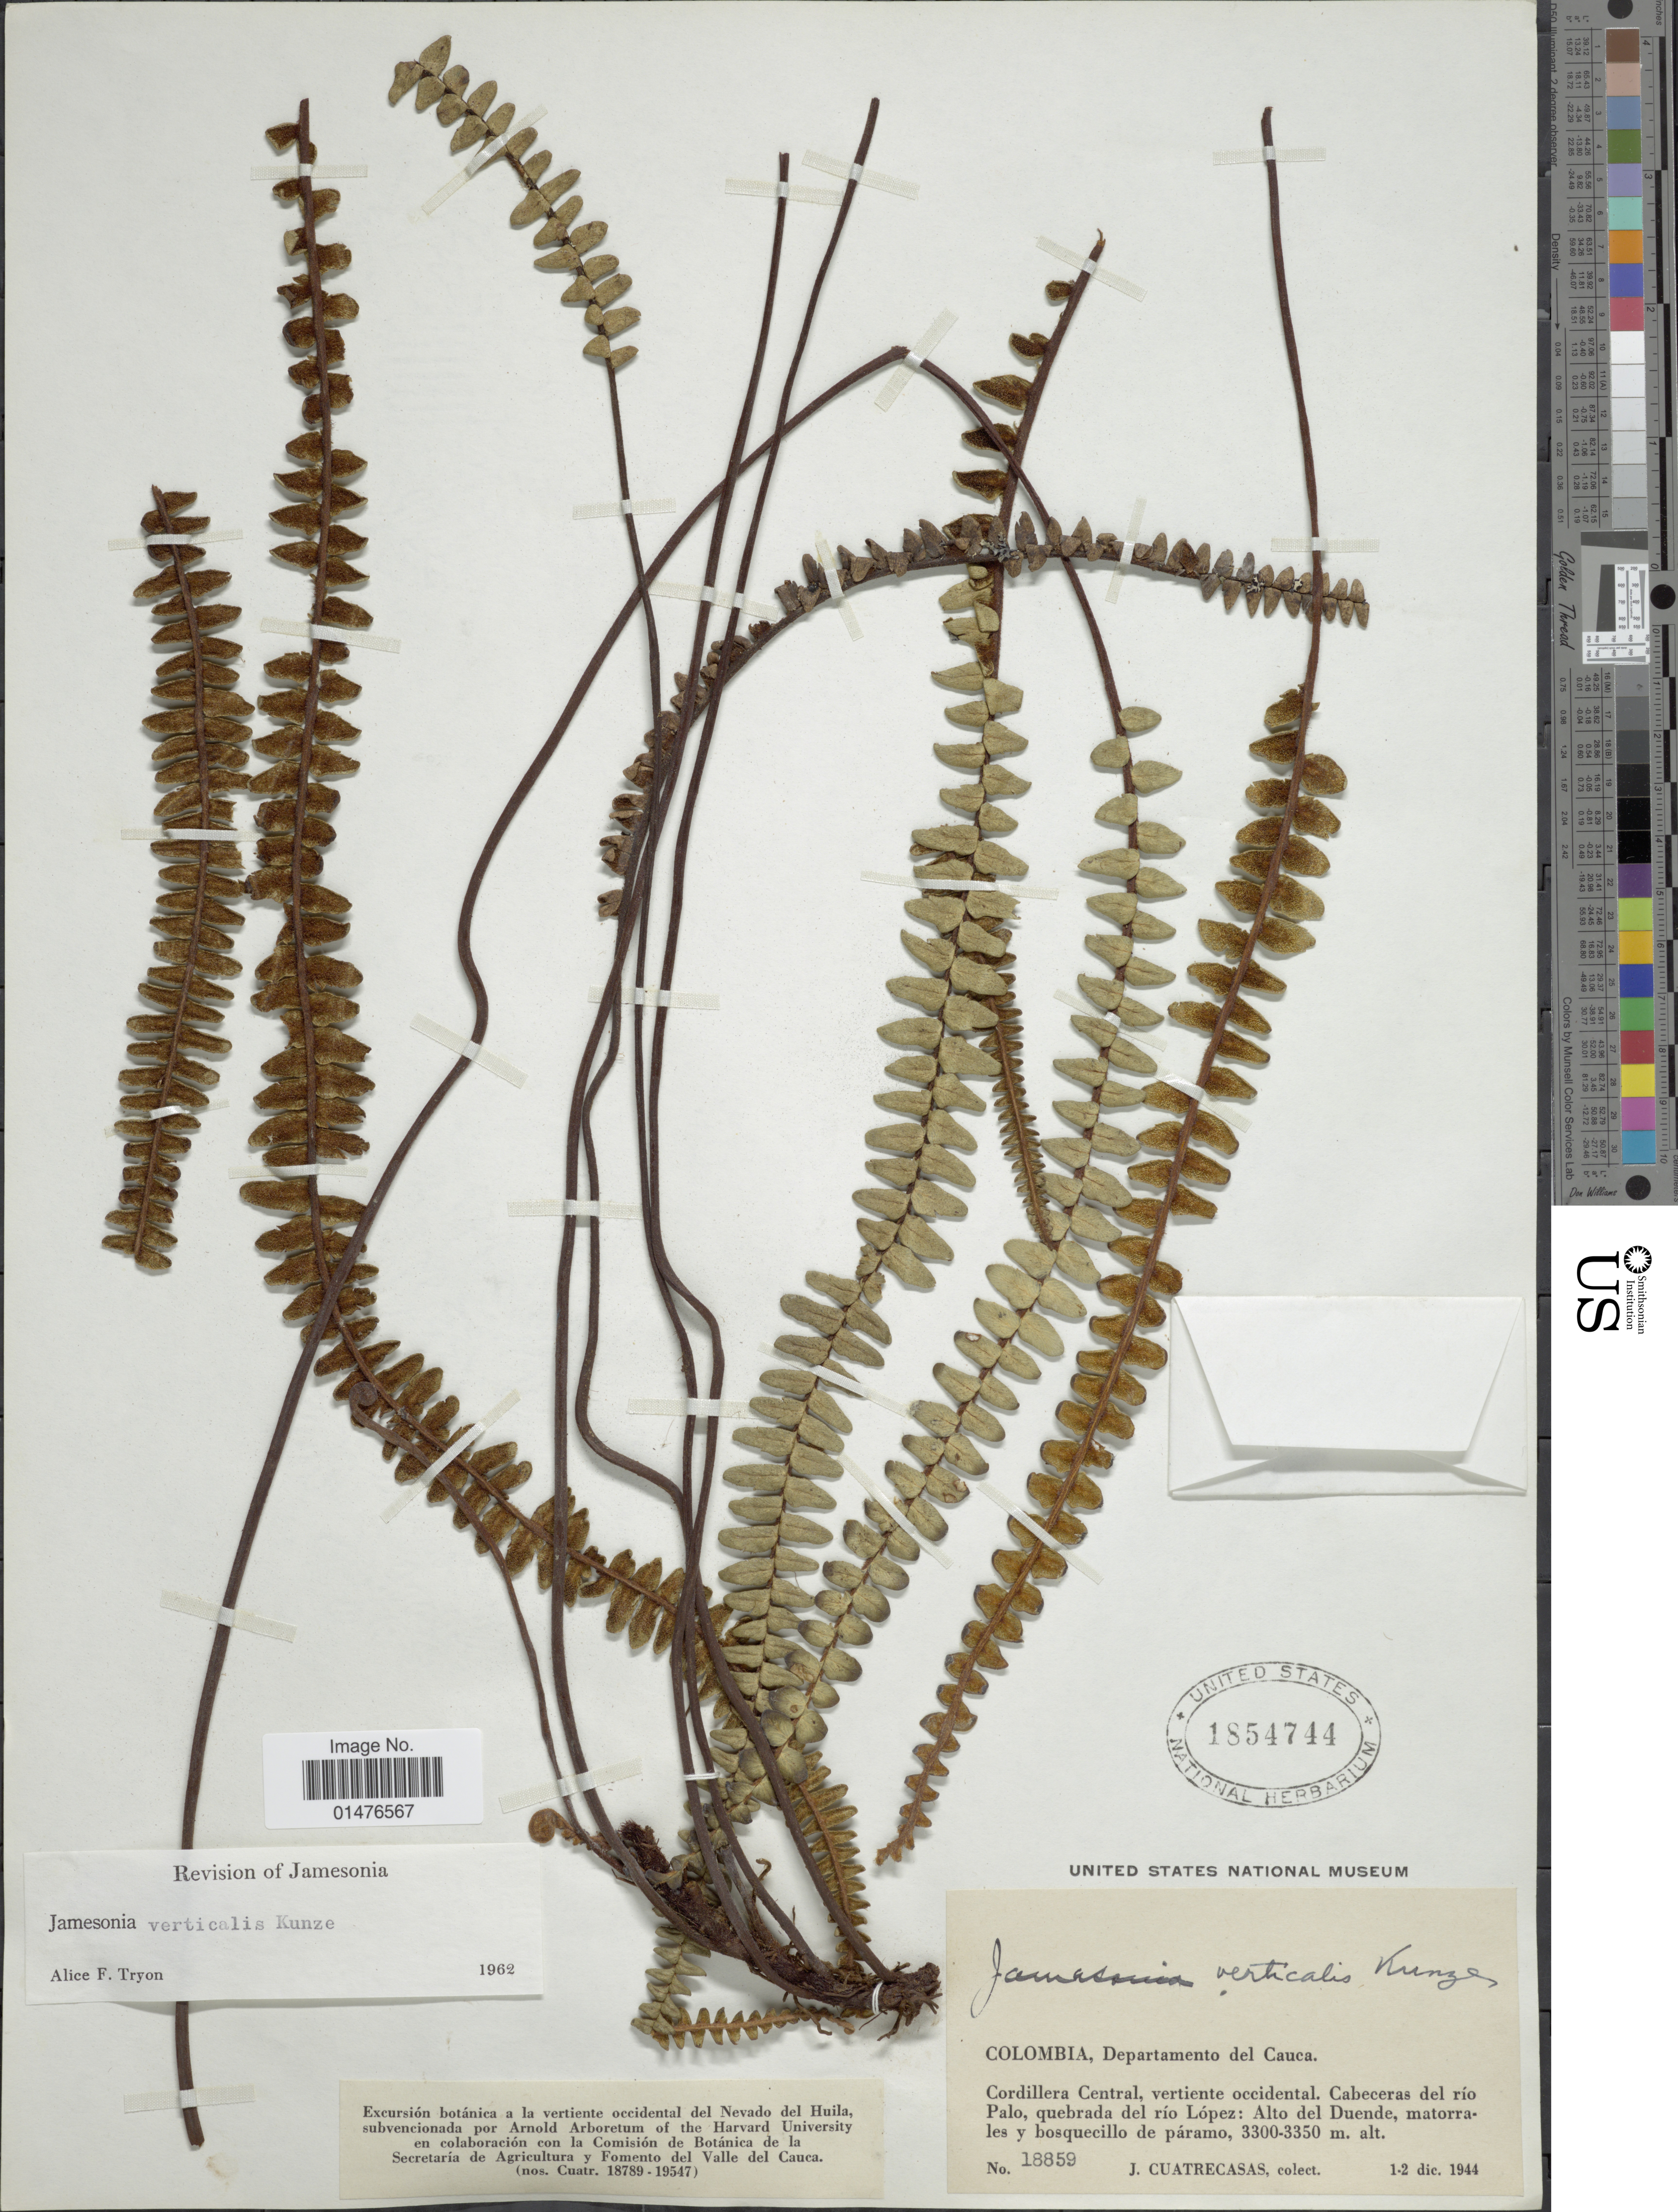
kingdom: Plantae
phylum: Tracheophyta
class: Polypodiopsida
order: Polypodiales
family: Pteridaceae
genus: Jamesonia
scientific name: Jamesonia verticalis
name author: Kunze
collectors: J. Cuatrecasas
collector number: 18859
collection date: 1944-12-01/1944-12-02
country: Colombia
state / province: Cauca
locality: Cordillera central, vertiente occidental. Cabeceras del Río Palo, quebrada del río López: Alto del Duende, matorrales y bosquecillo de páramo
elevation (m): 3300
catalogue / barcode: US 1854744